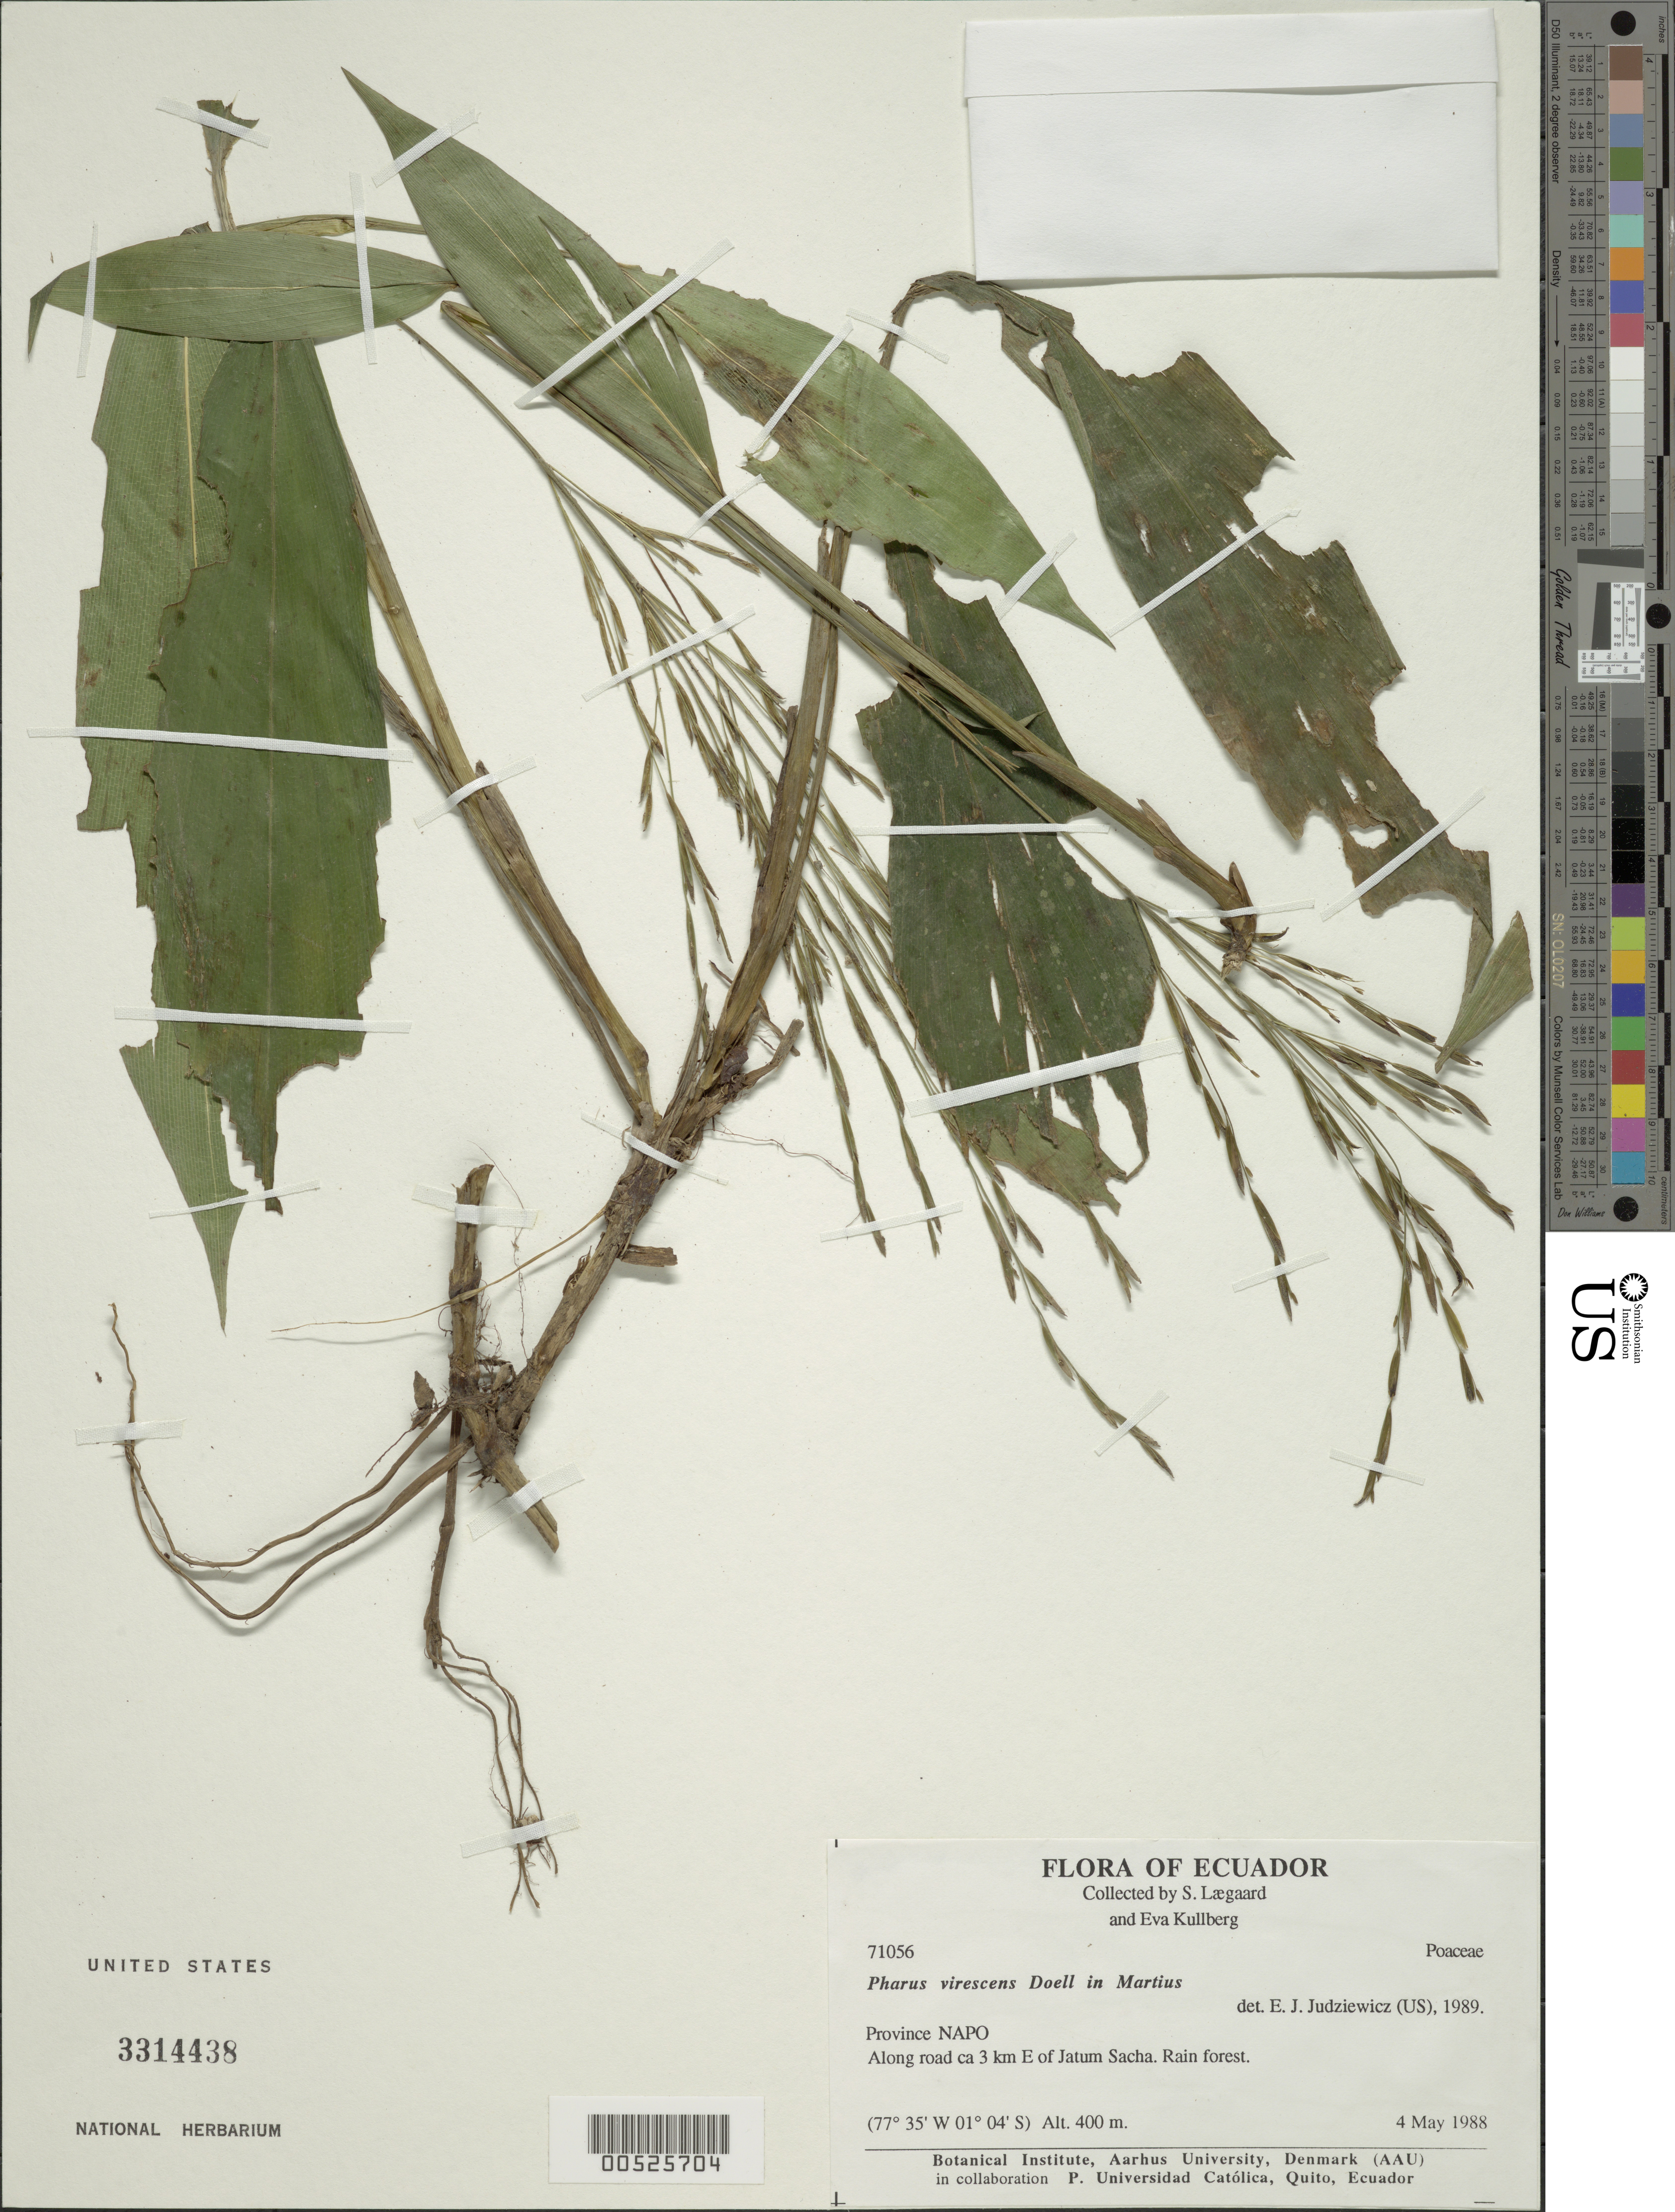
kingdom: Plantae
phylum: Tracheophyta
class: Liliopsida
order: Poales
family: Poaceae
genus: Pharus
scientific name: Pharus virescens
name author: Döll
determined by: Judziewicz, E. J.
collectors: S. Lægaard & E. Kullberg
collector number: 71056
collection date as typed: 04 May 1988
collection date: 1988-05-04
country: Ecuador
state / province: Napo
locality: Along road ca. 3 km E of jatun sacha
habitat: Rain forest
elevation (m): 400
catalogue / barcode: US 3314438